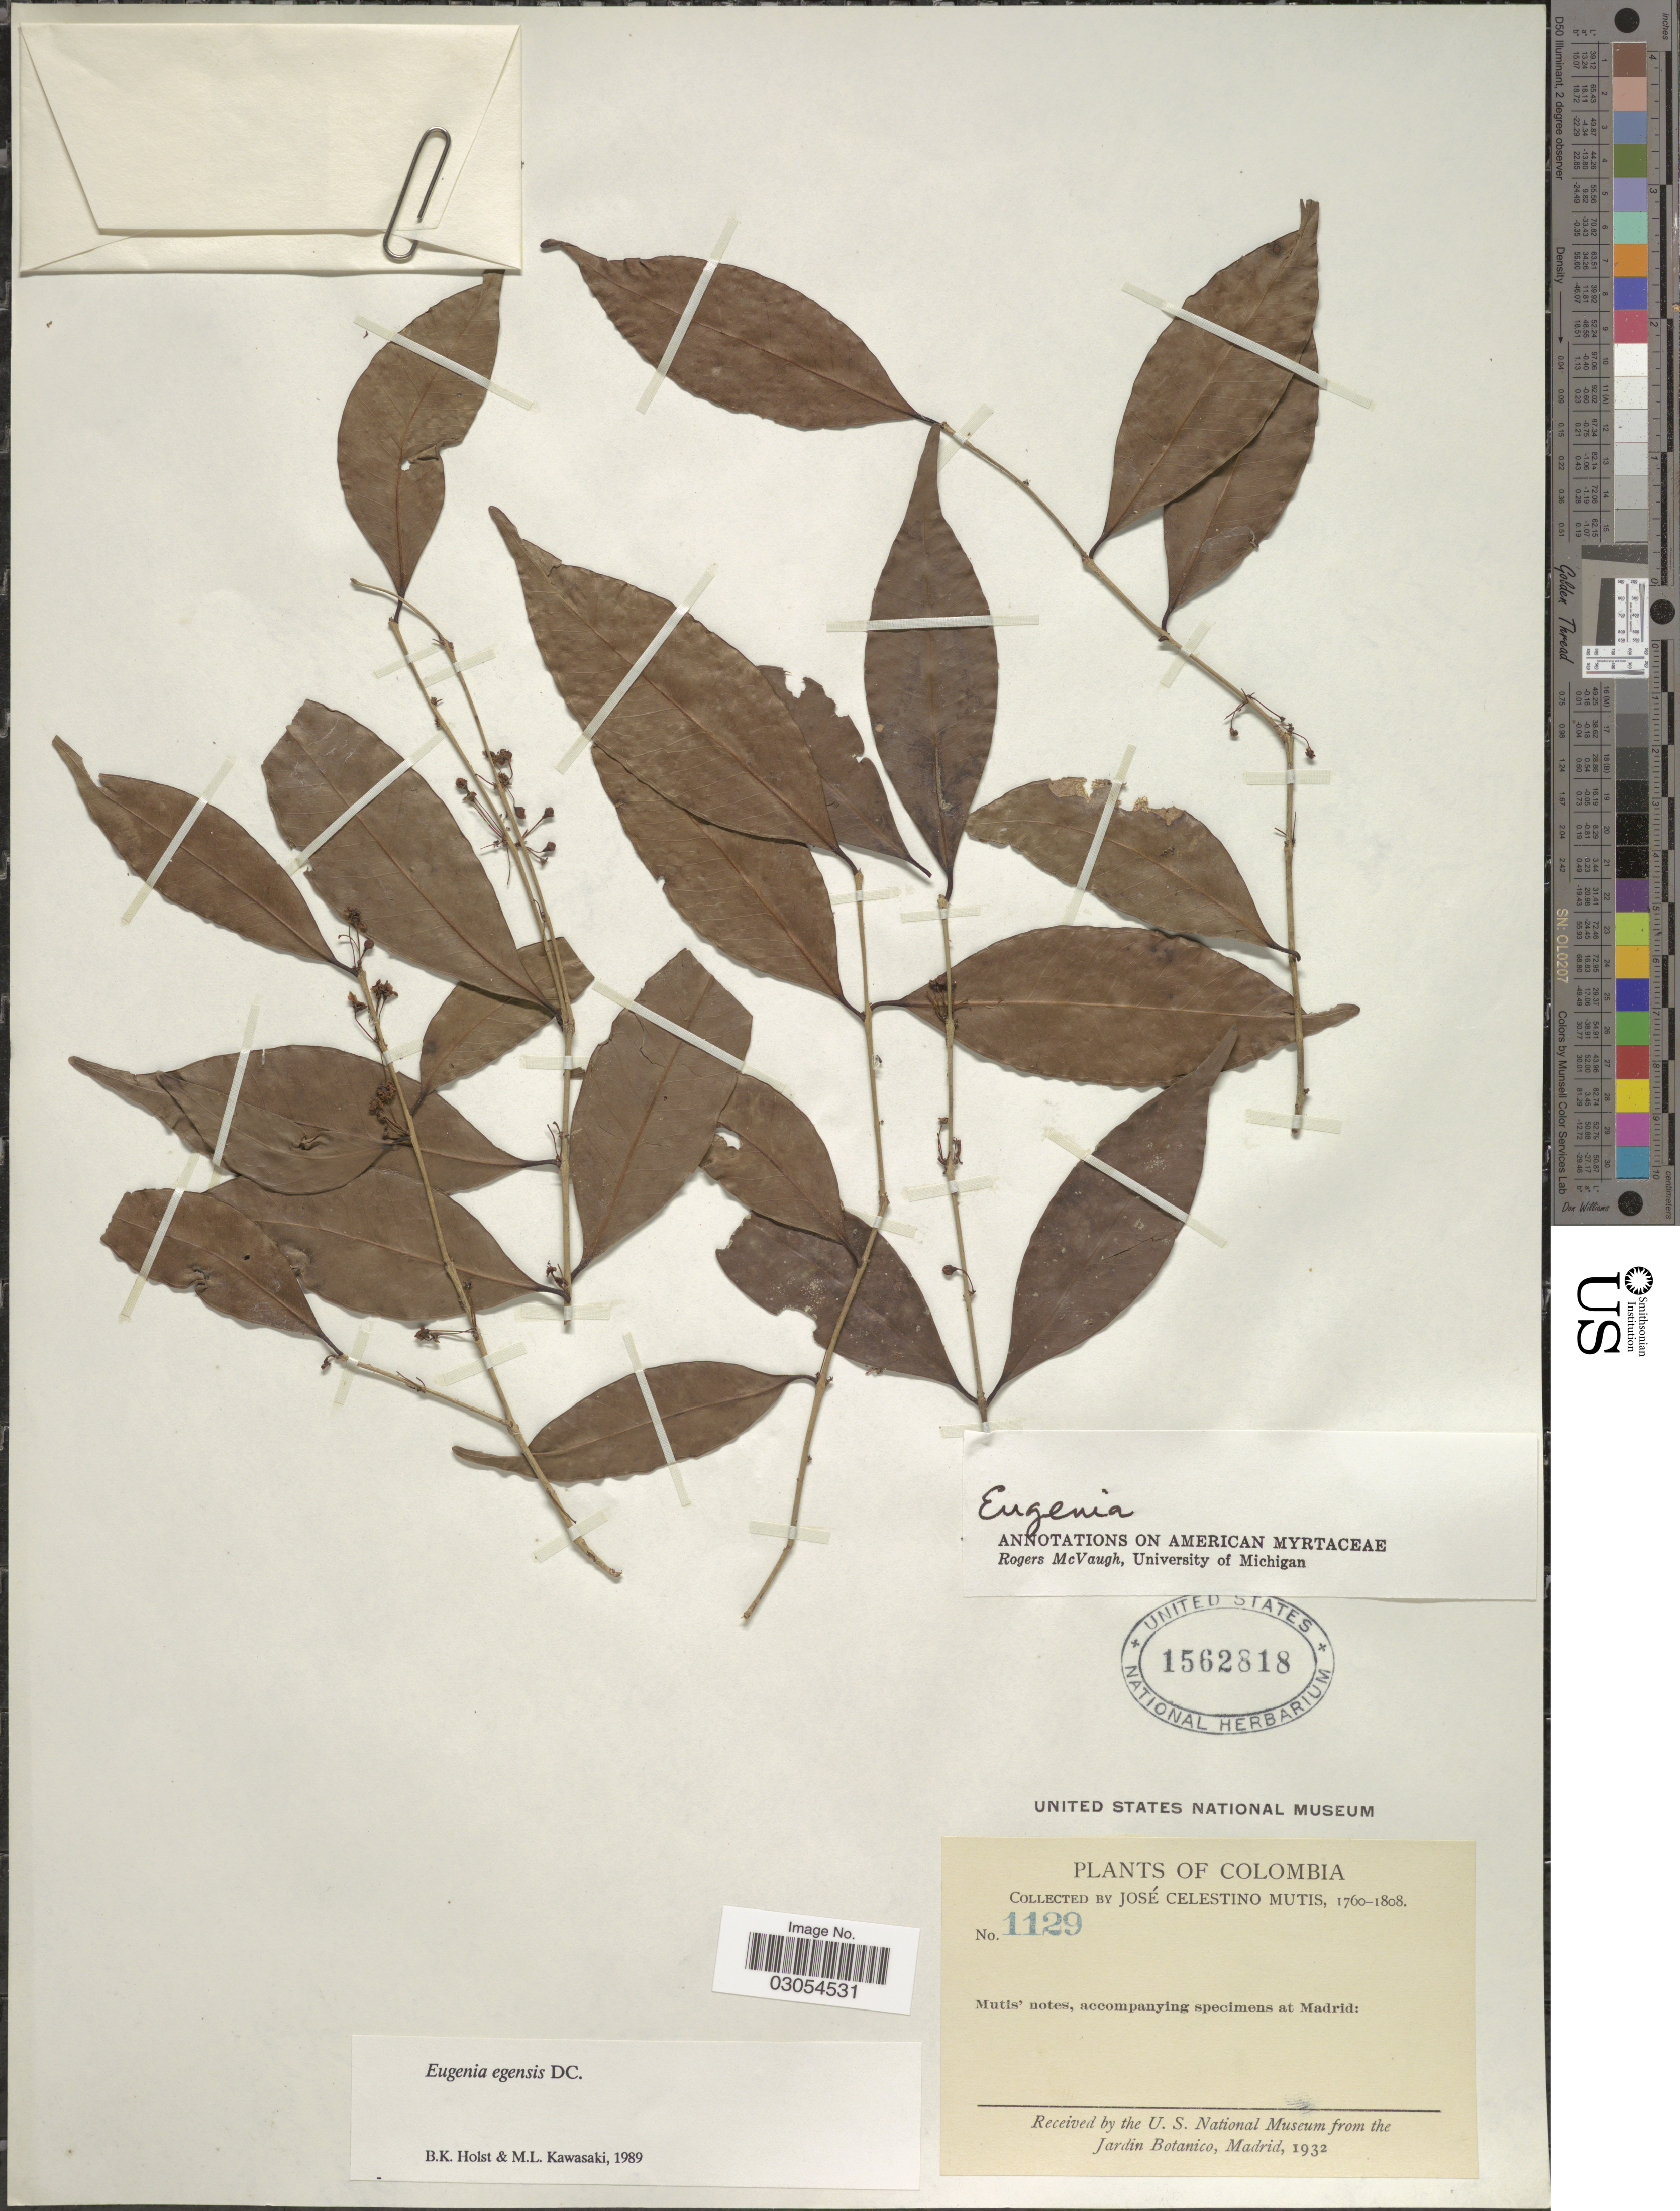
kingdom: Plantae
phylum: Tracheophyta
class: Magnoliopsida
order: Myrtales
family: Myrtaceae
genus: Eugenia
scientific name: Eugenia egensis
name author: DC.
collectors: J. C. B. Mutis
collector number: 1129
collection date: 1760/1808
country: Colombia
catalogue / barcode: US 1562818